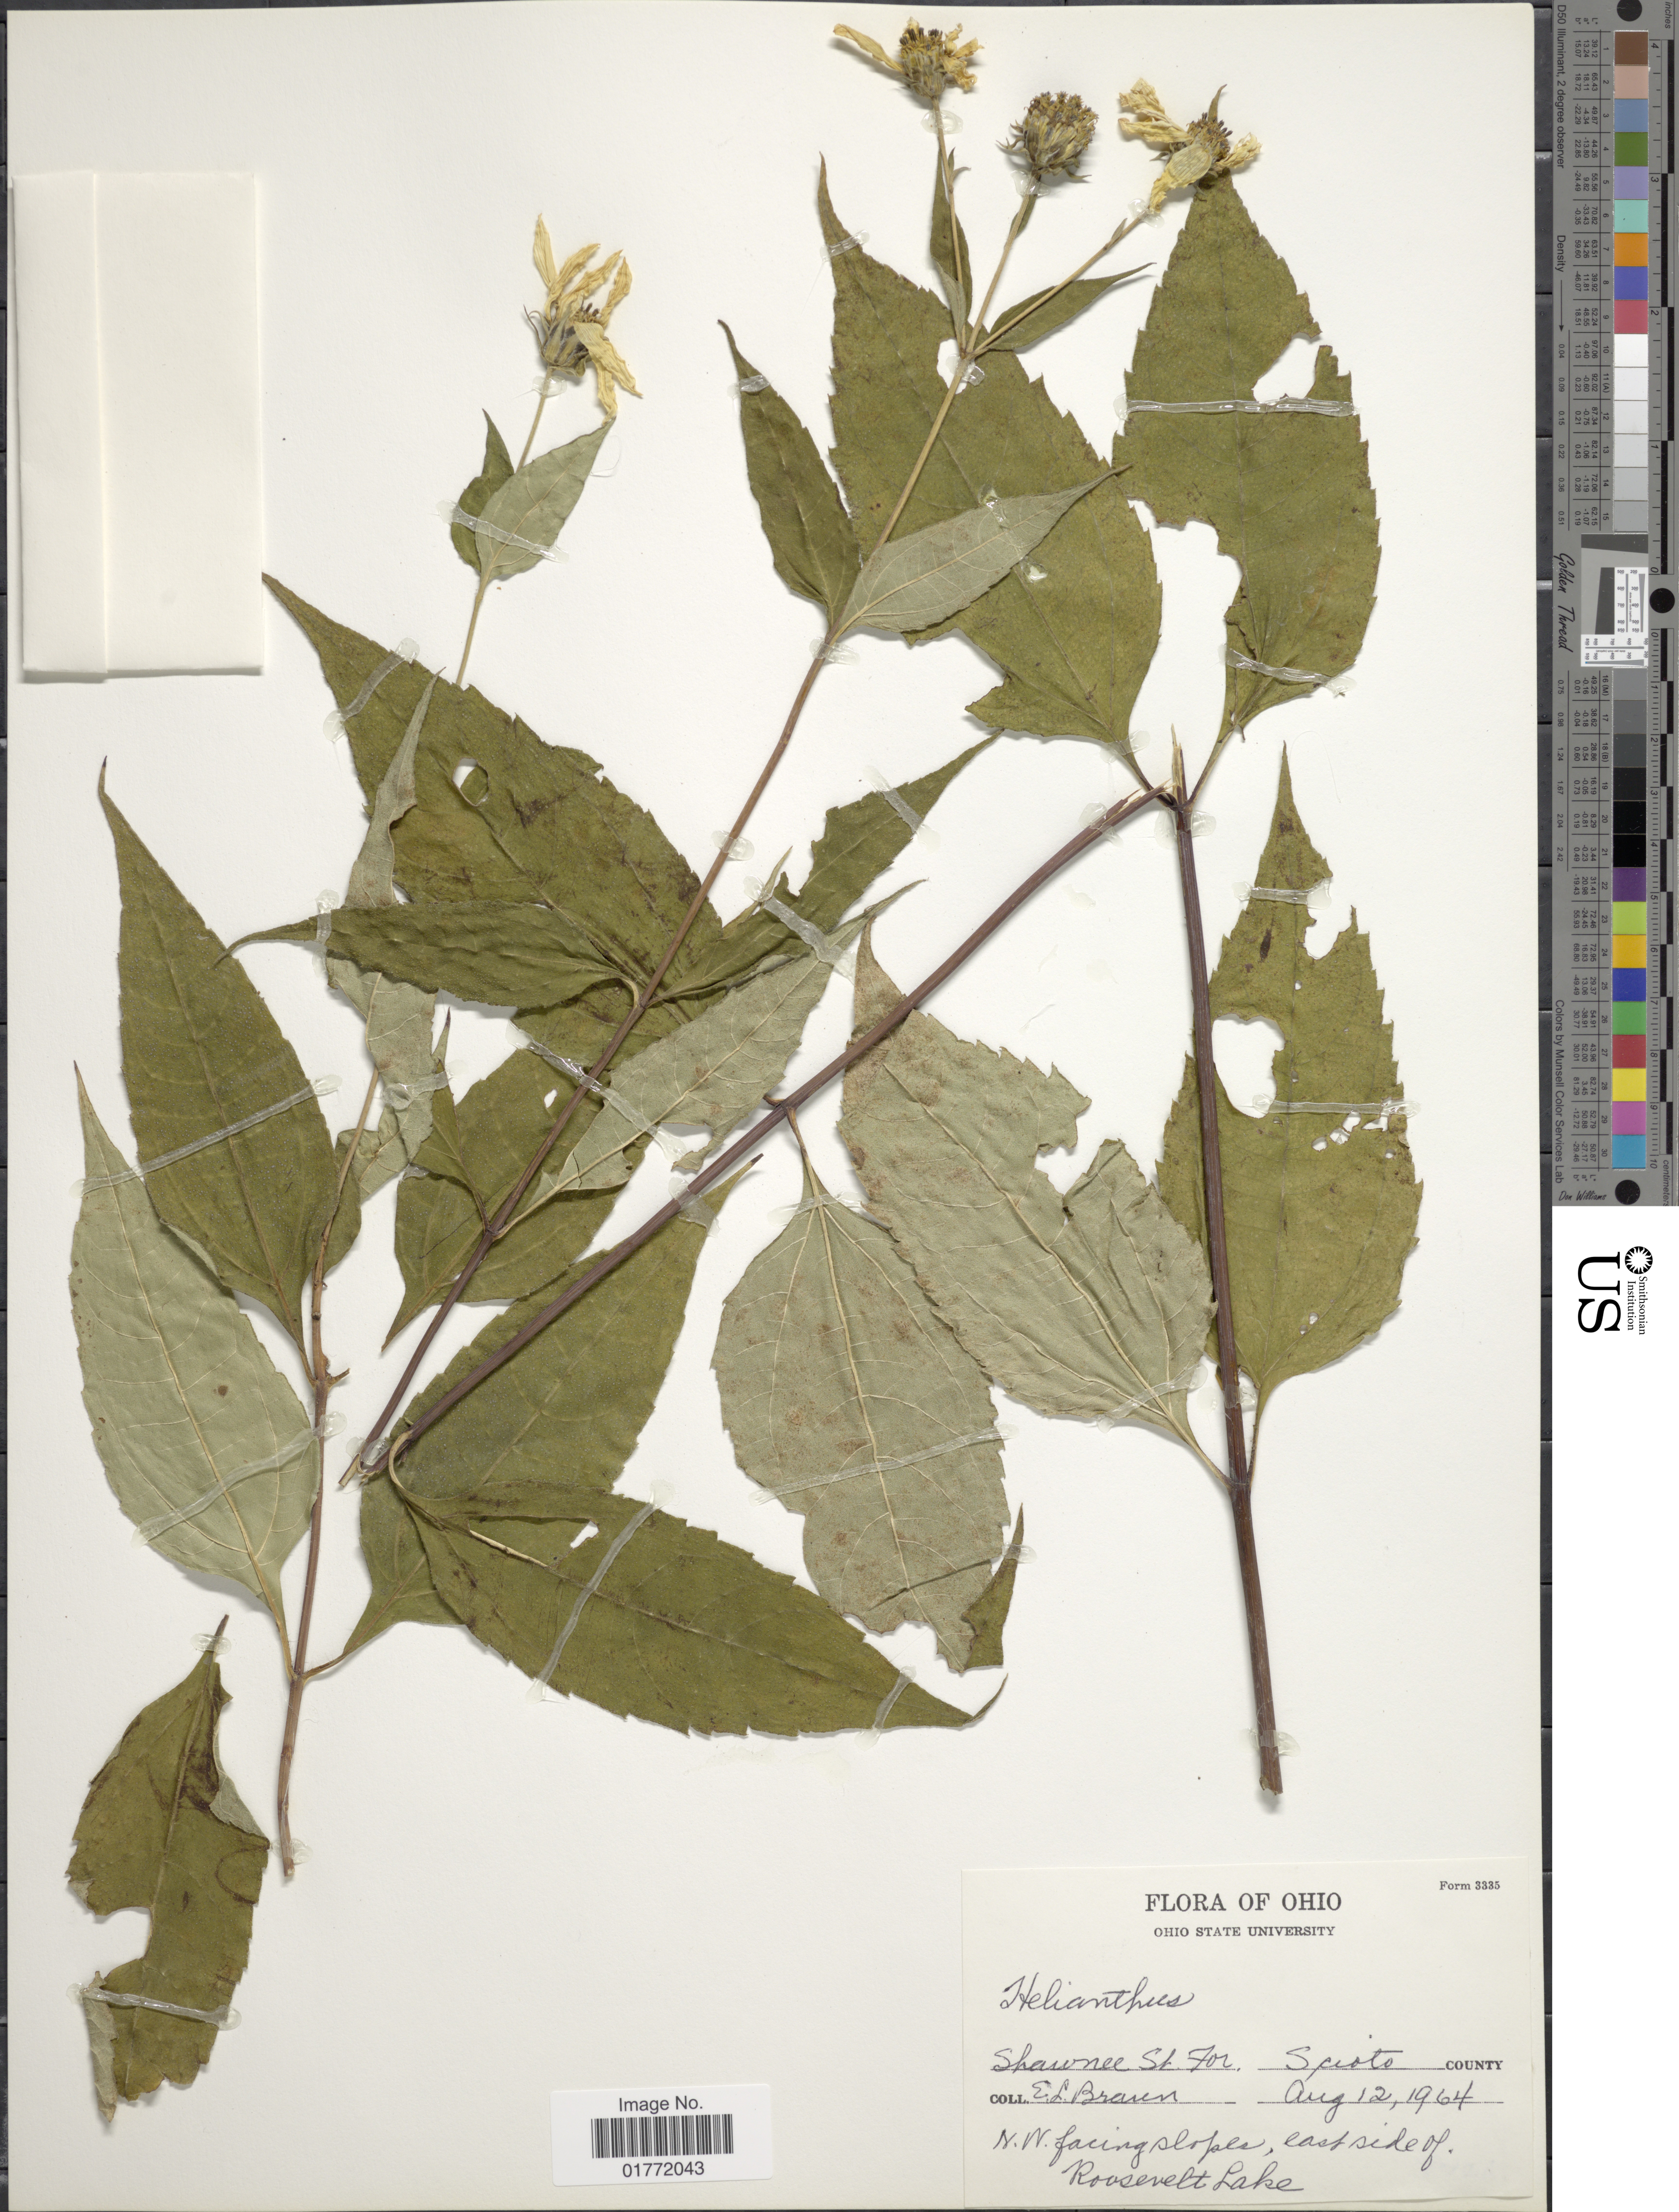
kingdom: Plantae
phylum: Tracheophyta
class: Magnoliopsida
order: Asterales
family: Asteraceae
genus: Helianthus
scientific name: Helianthus sp.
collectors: E. L. Braun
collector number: Form3335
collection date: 1964-08-12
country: United States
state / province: Ohio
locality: Shawnee St. For. Scioto County, N.W. facing slope, east side of Roosevelt Lake